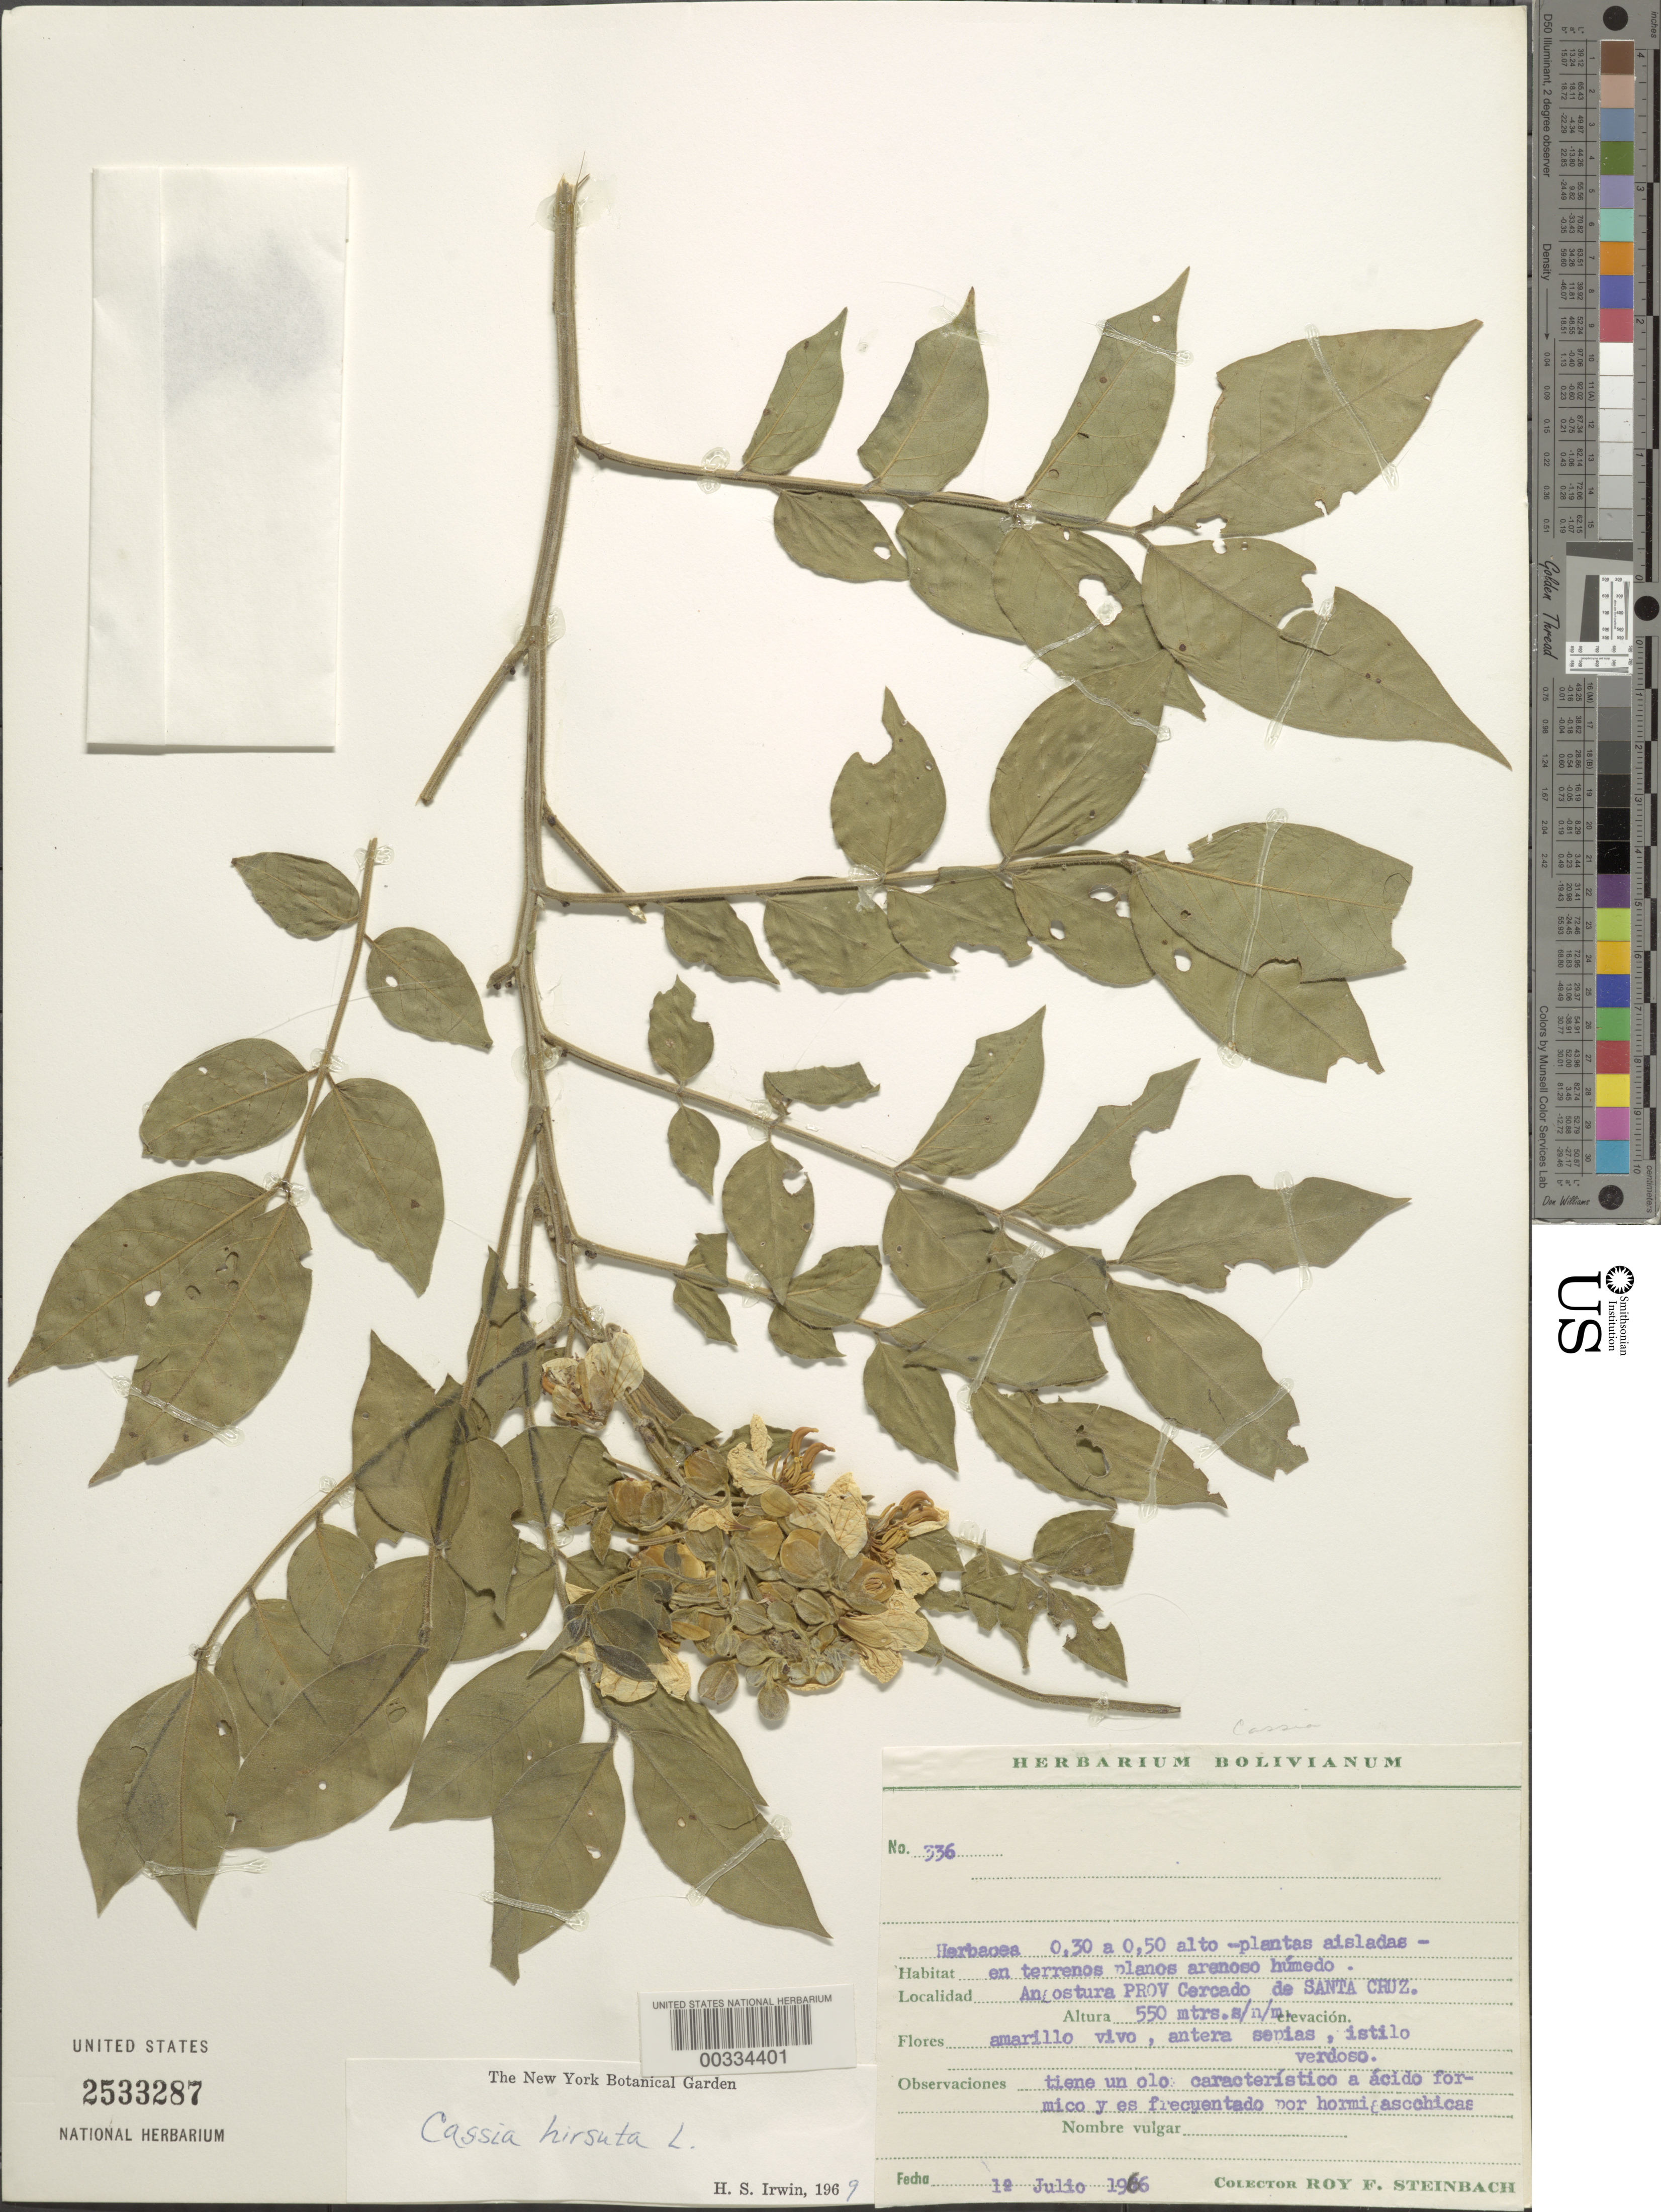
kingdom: Plantae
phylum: Tracheophyta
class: Magnoliopsida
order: Fabales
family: Fabaceae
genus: Senna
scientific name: Senna hirsuta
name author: (L.) H.S. Irwin & Barneby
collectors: R. F. Steinbach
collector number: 336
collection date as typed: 12 Jul 1966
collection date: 1966-07-12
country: Bolivia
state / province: Santa Cruz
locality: Angostura Prov. (?), San Ramon (Bellevista)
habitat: Sandy, wet plain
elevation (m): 550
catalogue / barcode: US 2533287